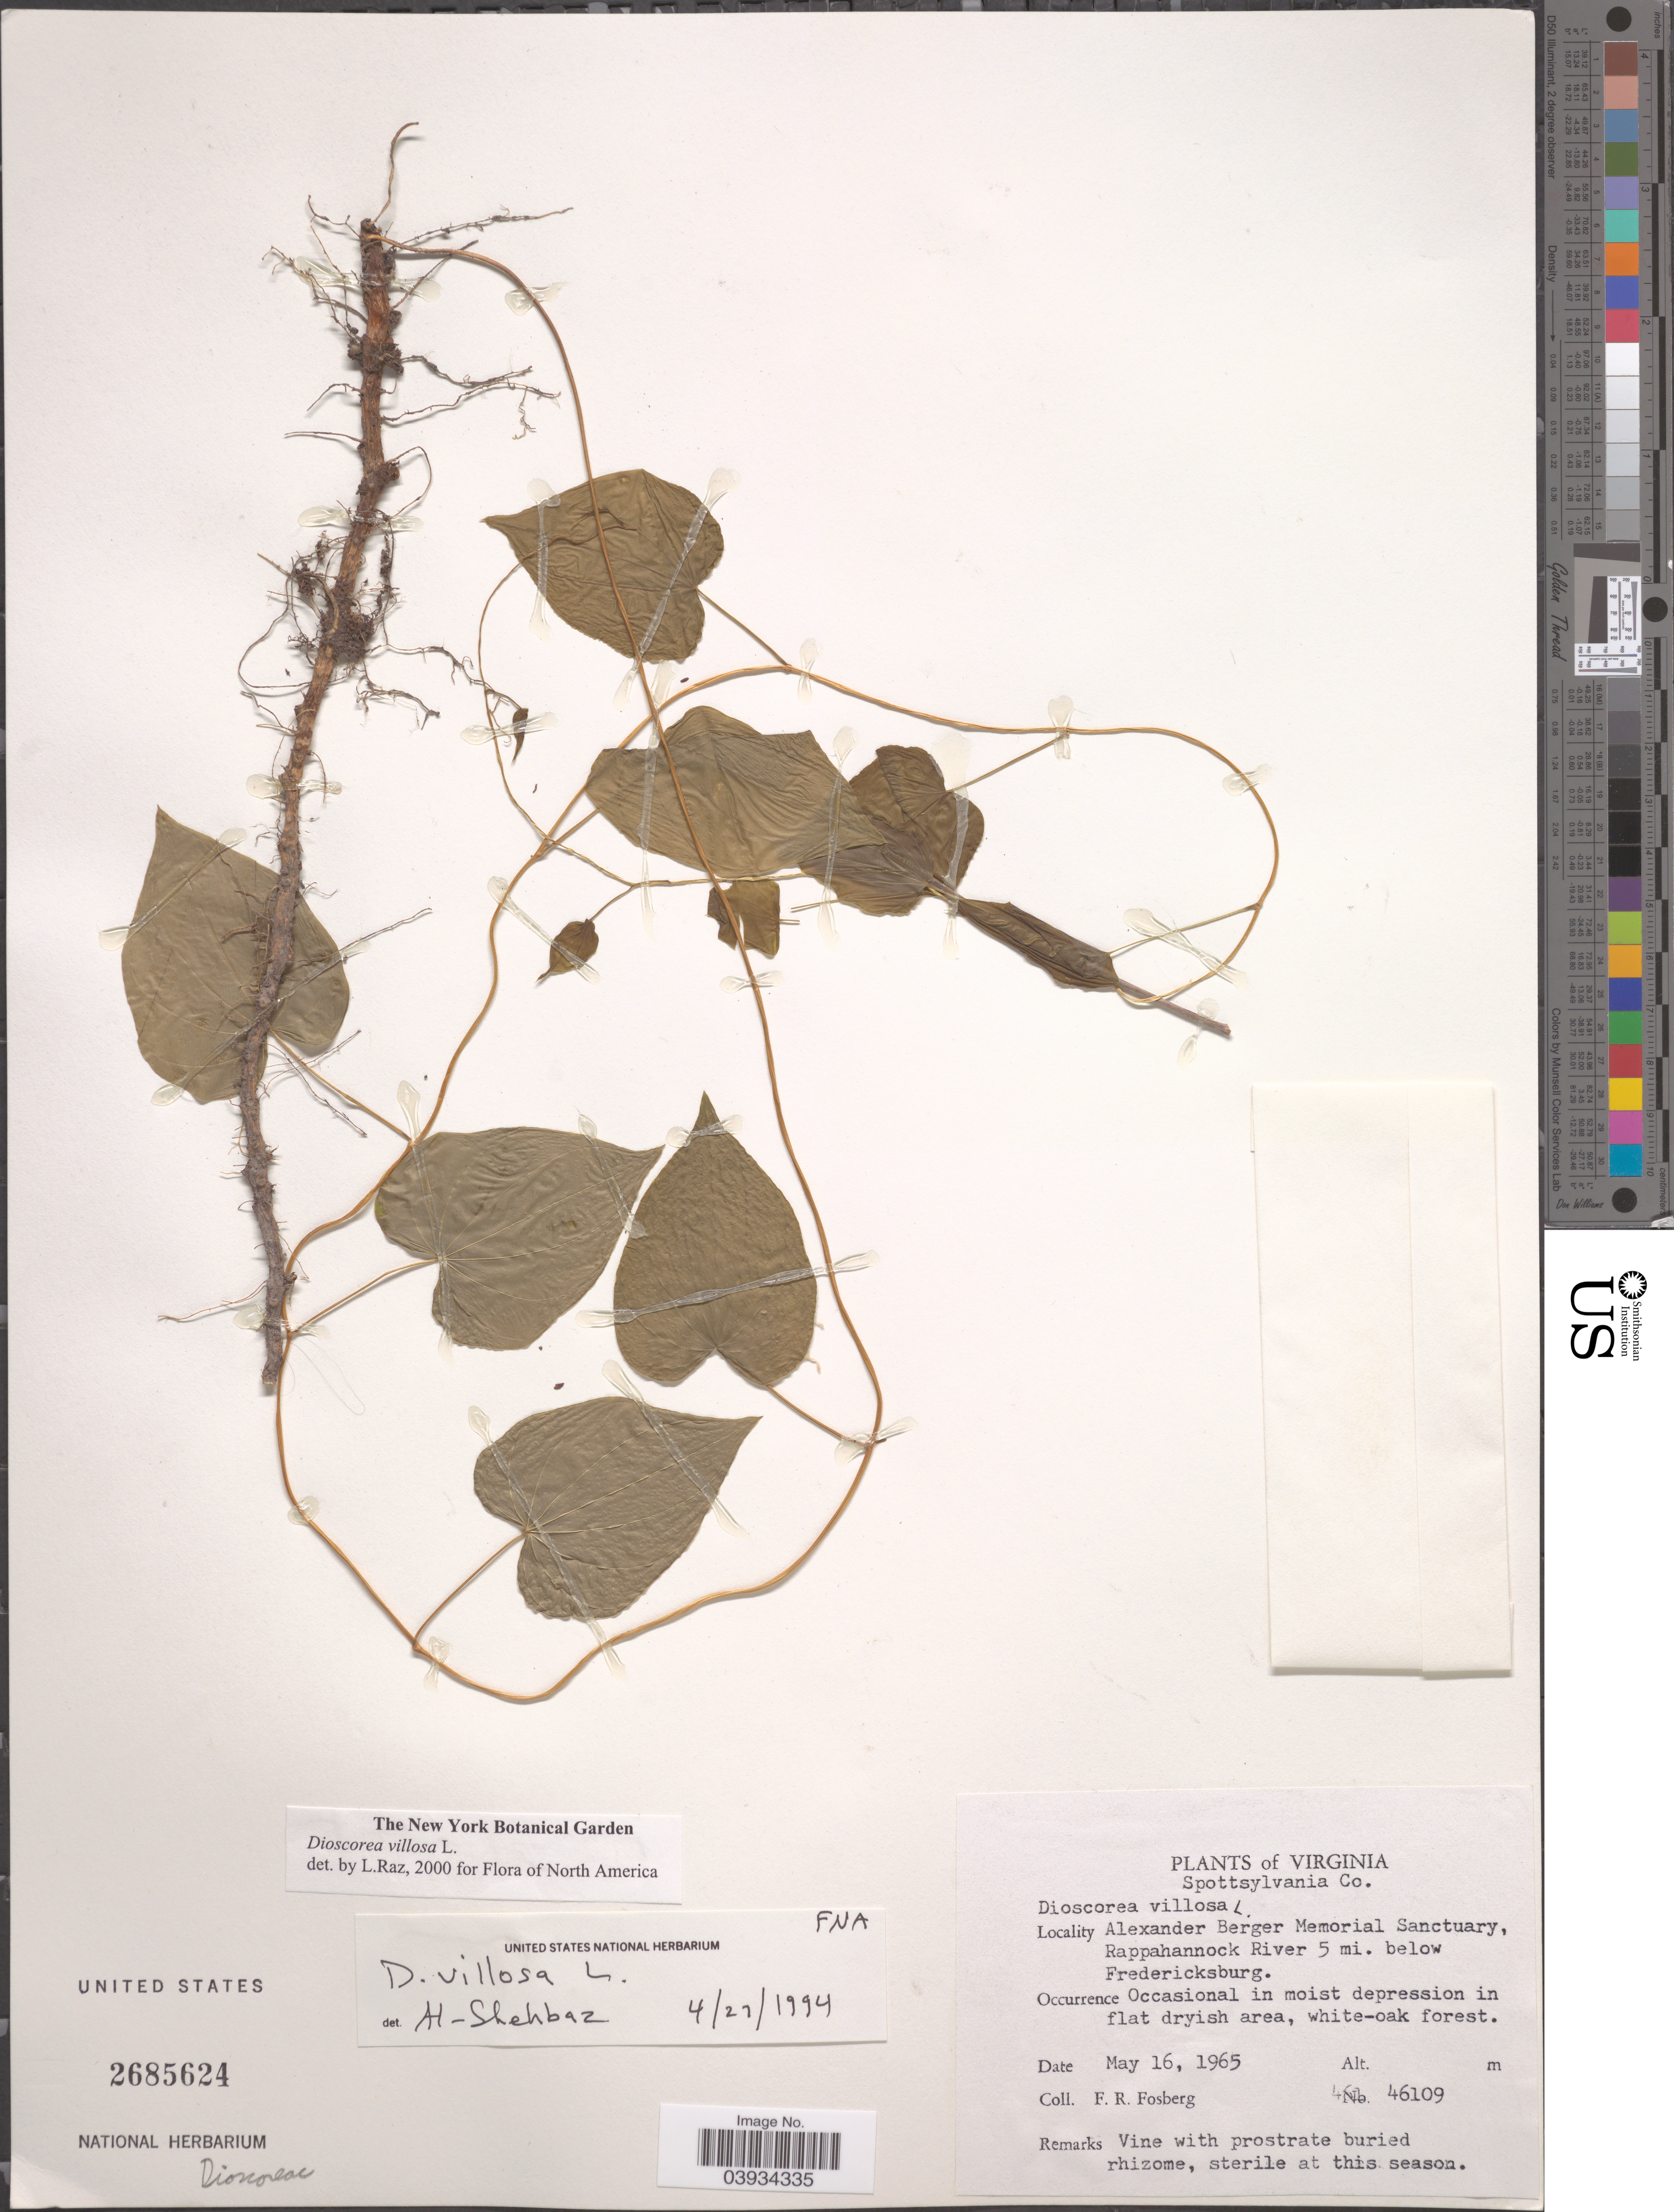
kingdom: Plantae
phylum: Tracheophyta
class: Liliopsida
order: Dioscoreales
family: Dioscoreaceae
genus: Dioscorea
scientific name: Dioscorea villosa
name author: L.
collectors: F. R. Fosberg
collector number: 46109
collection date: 1965-05-16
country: United States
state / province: Virginia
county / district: Spotsylvania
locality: Spottsylvania Co. Alexander Berger Memorial Sanctuary, Rappahannock River 5 mi. below Fredericksburg.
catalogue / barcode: US 2685624